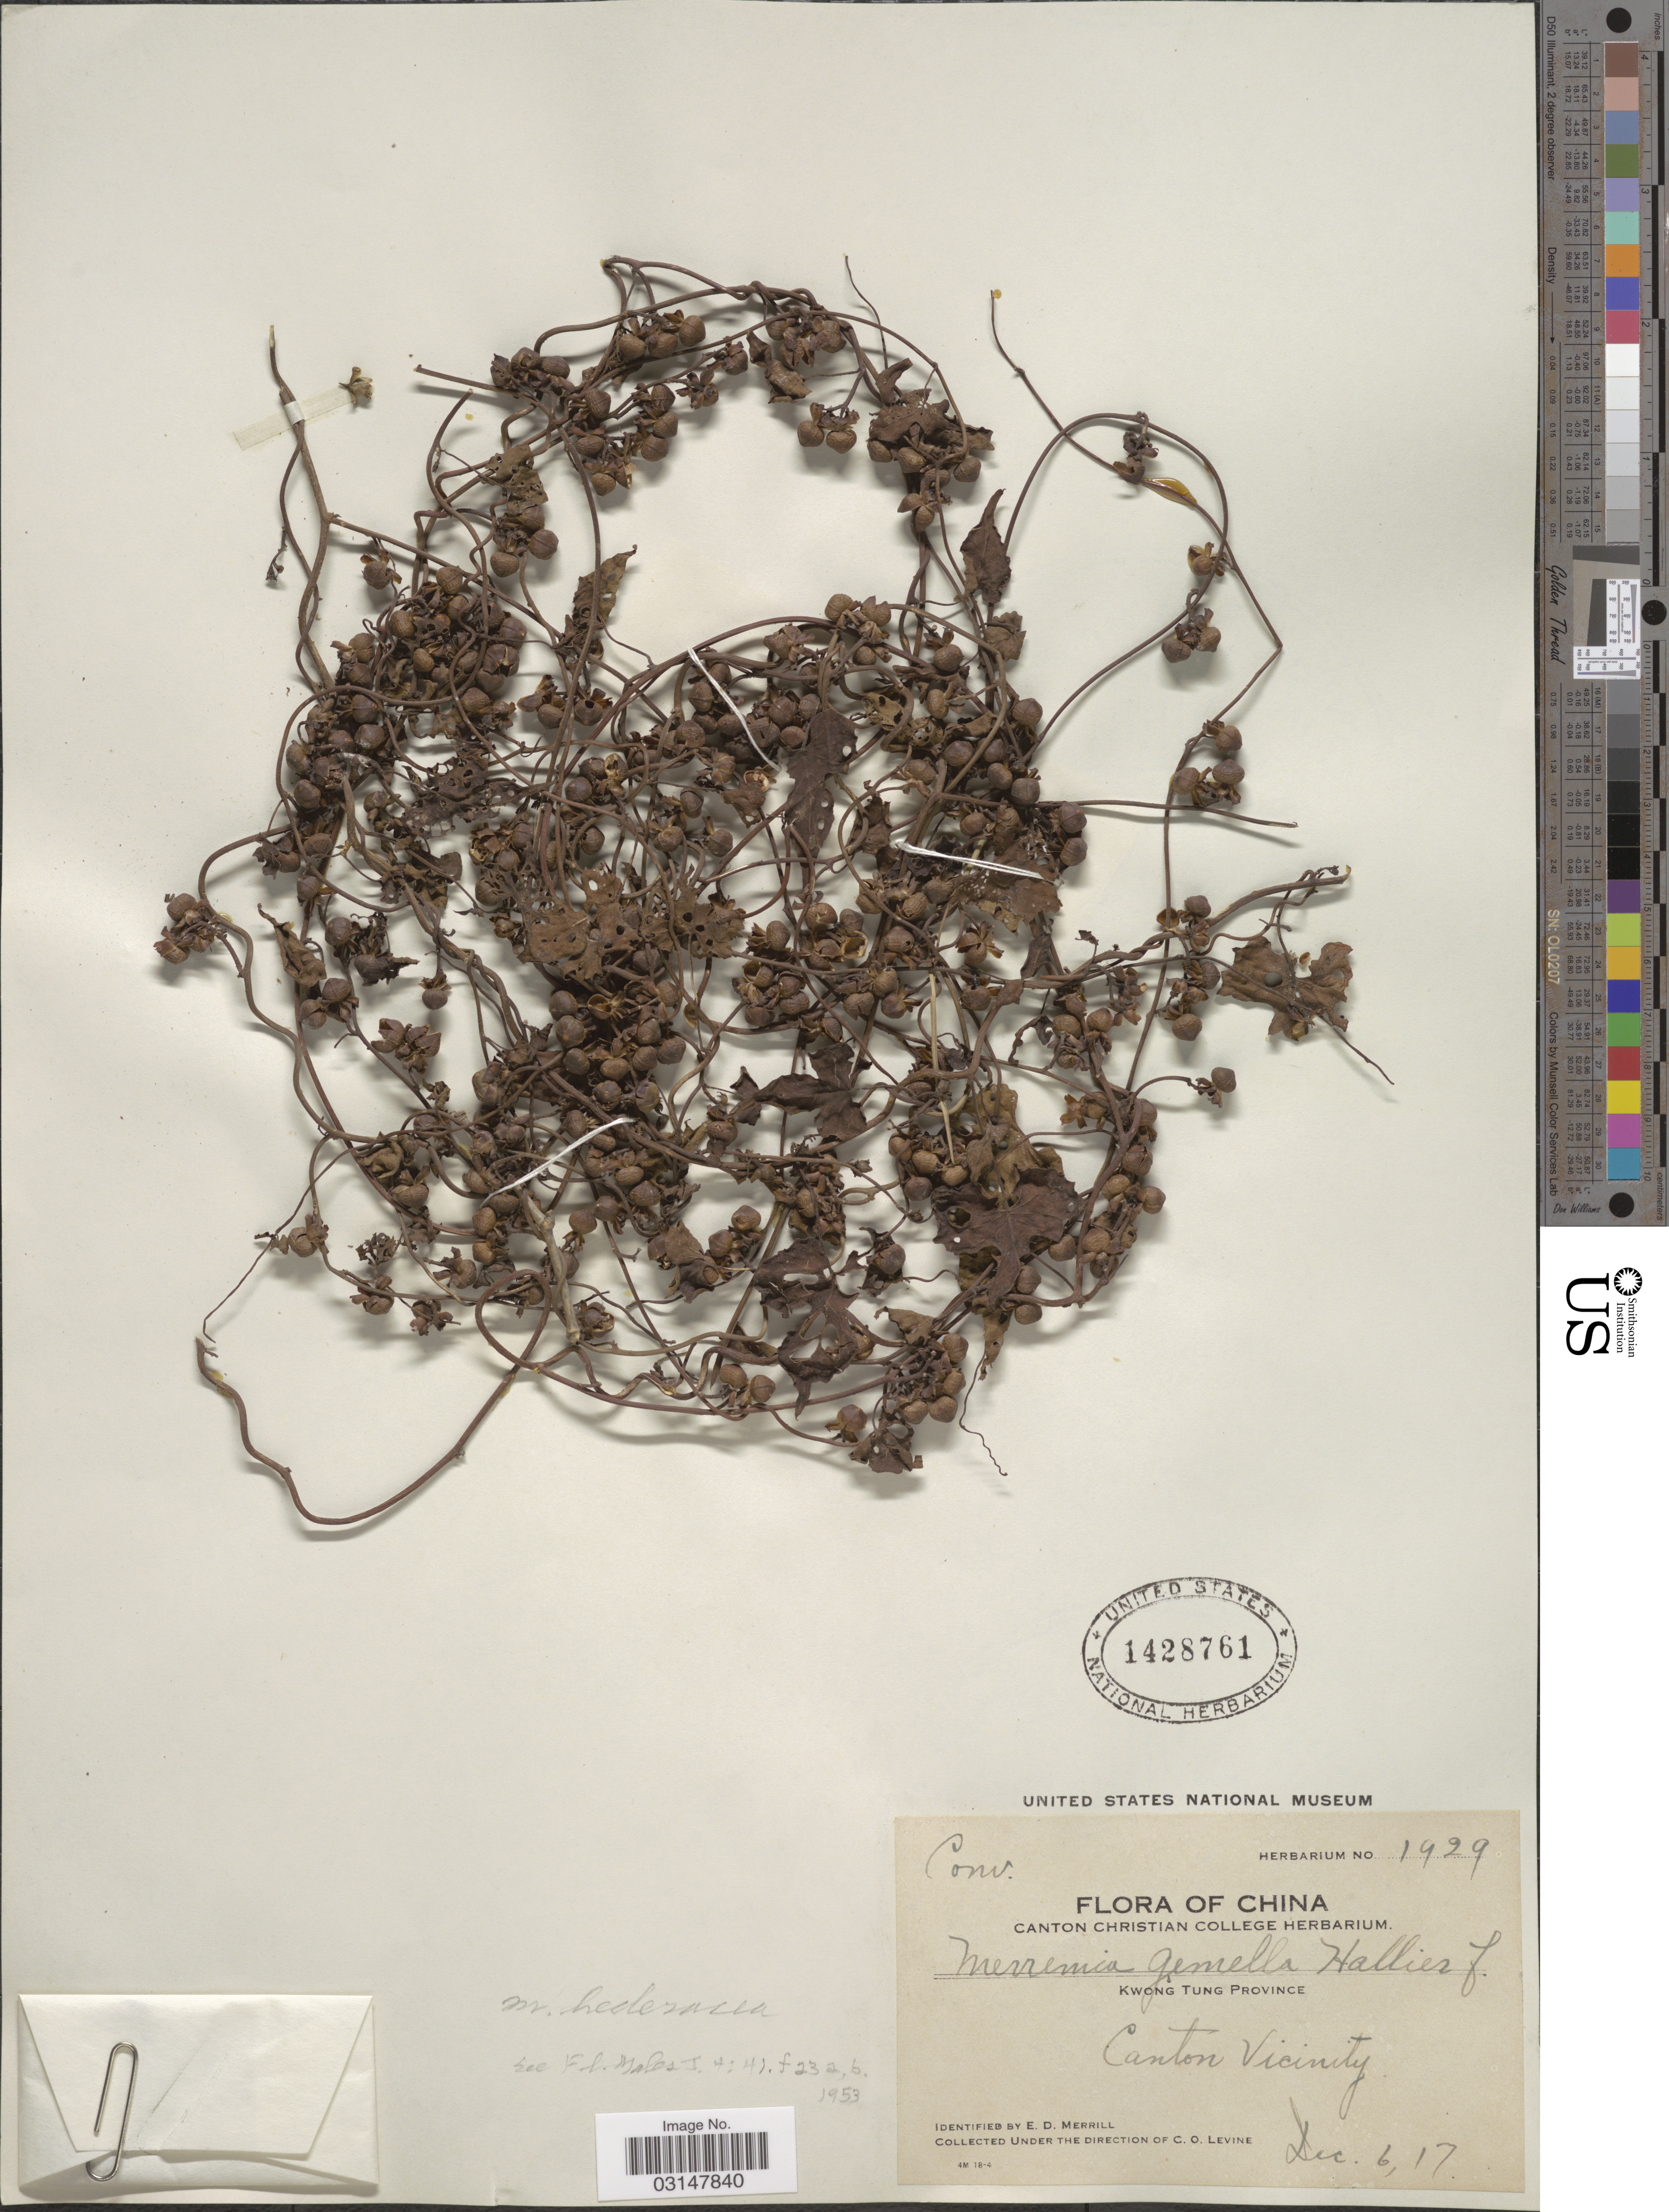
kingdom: Plantae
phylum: Tracheophyta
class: Magnoliopsida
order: Solanales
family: Convolvulaceae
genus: Merremia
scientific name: Merremia hederacea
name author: (Burm. f.) Hallier f.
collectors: C. O. Levine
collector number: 1929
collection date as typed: Transcribed d/m/y: 6/12/17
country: China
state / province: Guangdong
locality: Kwong Tung Province. Canton Vicinity.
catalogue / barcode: US 1428761